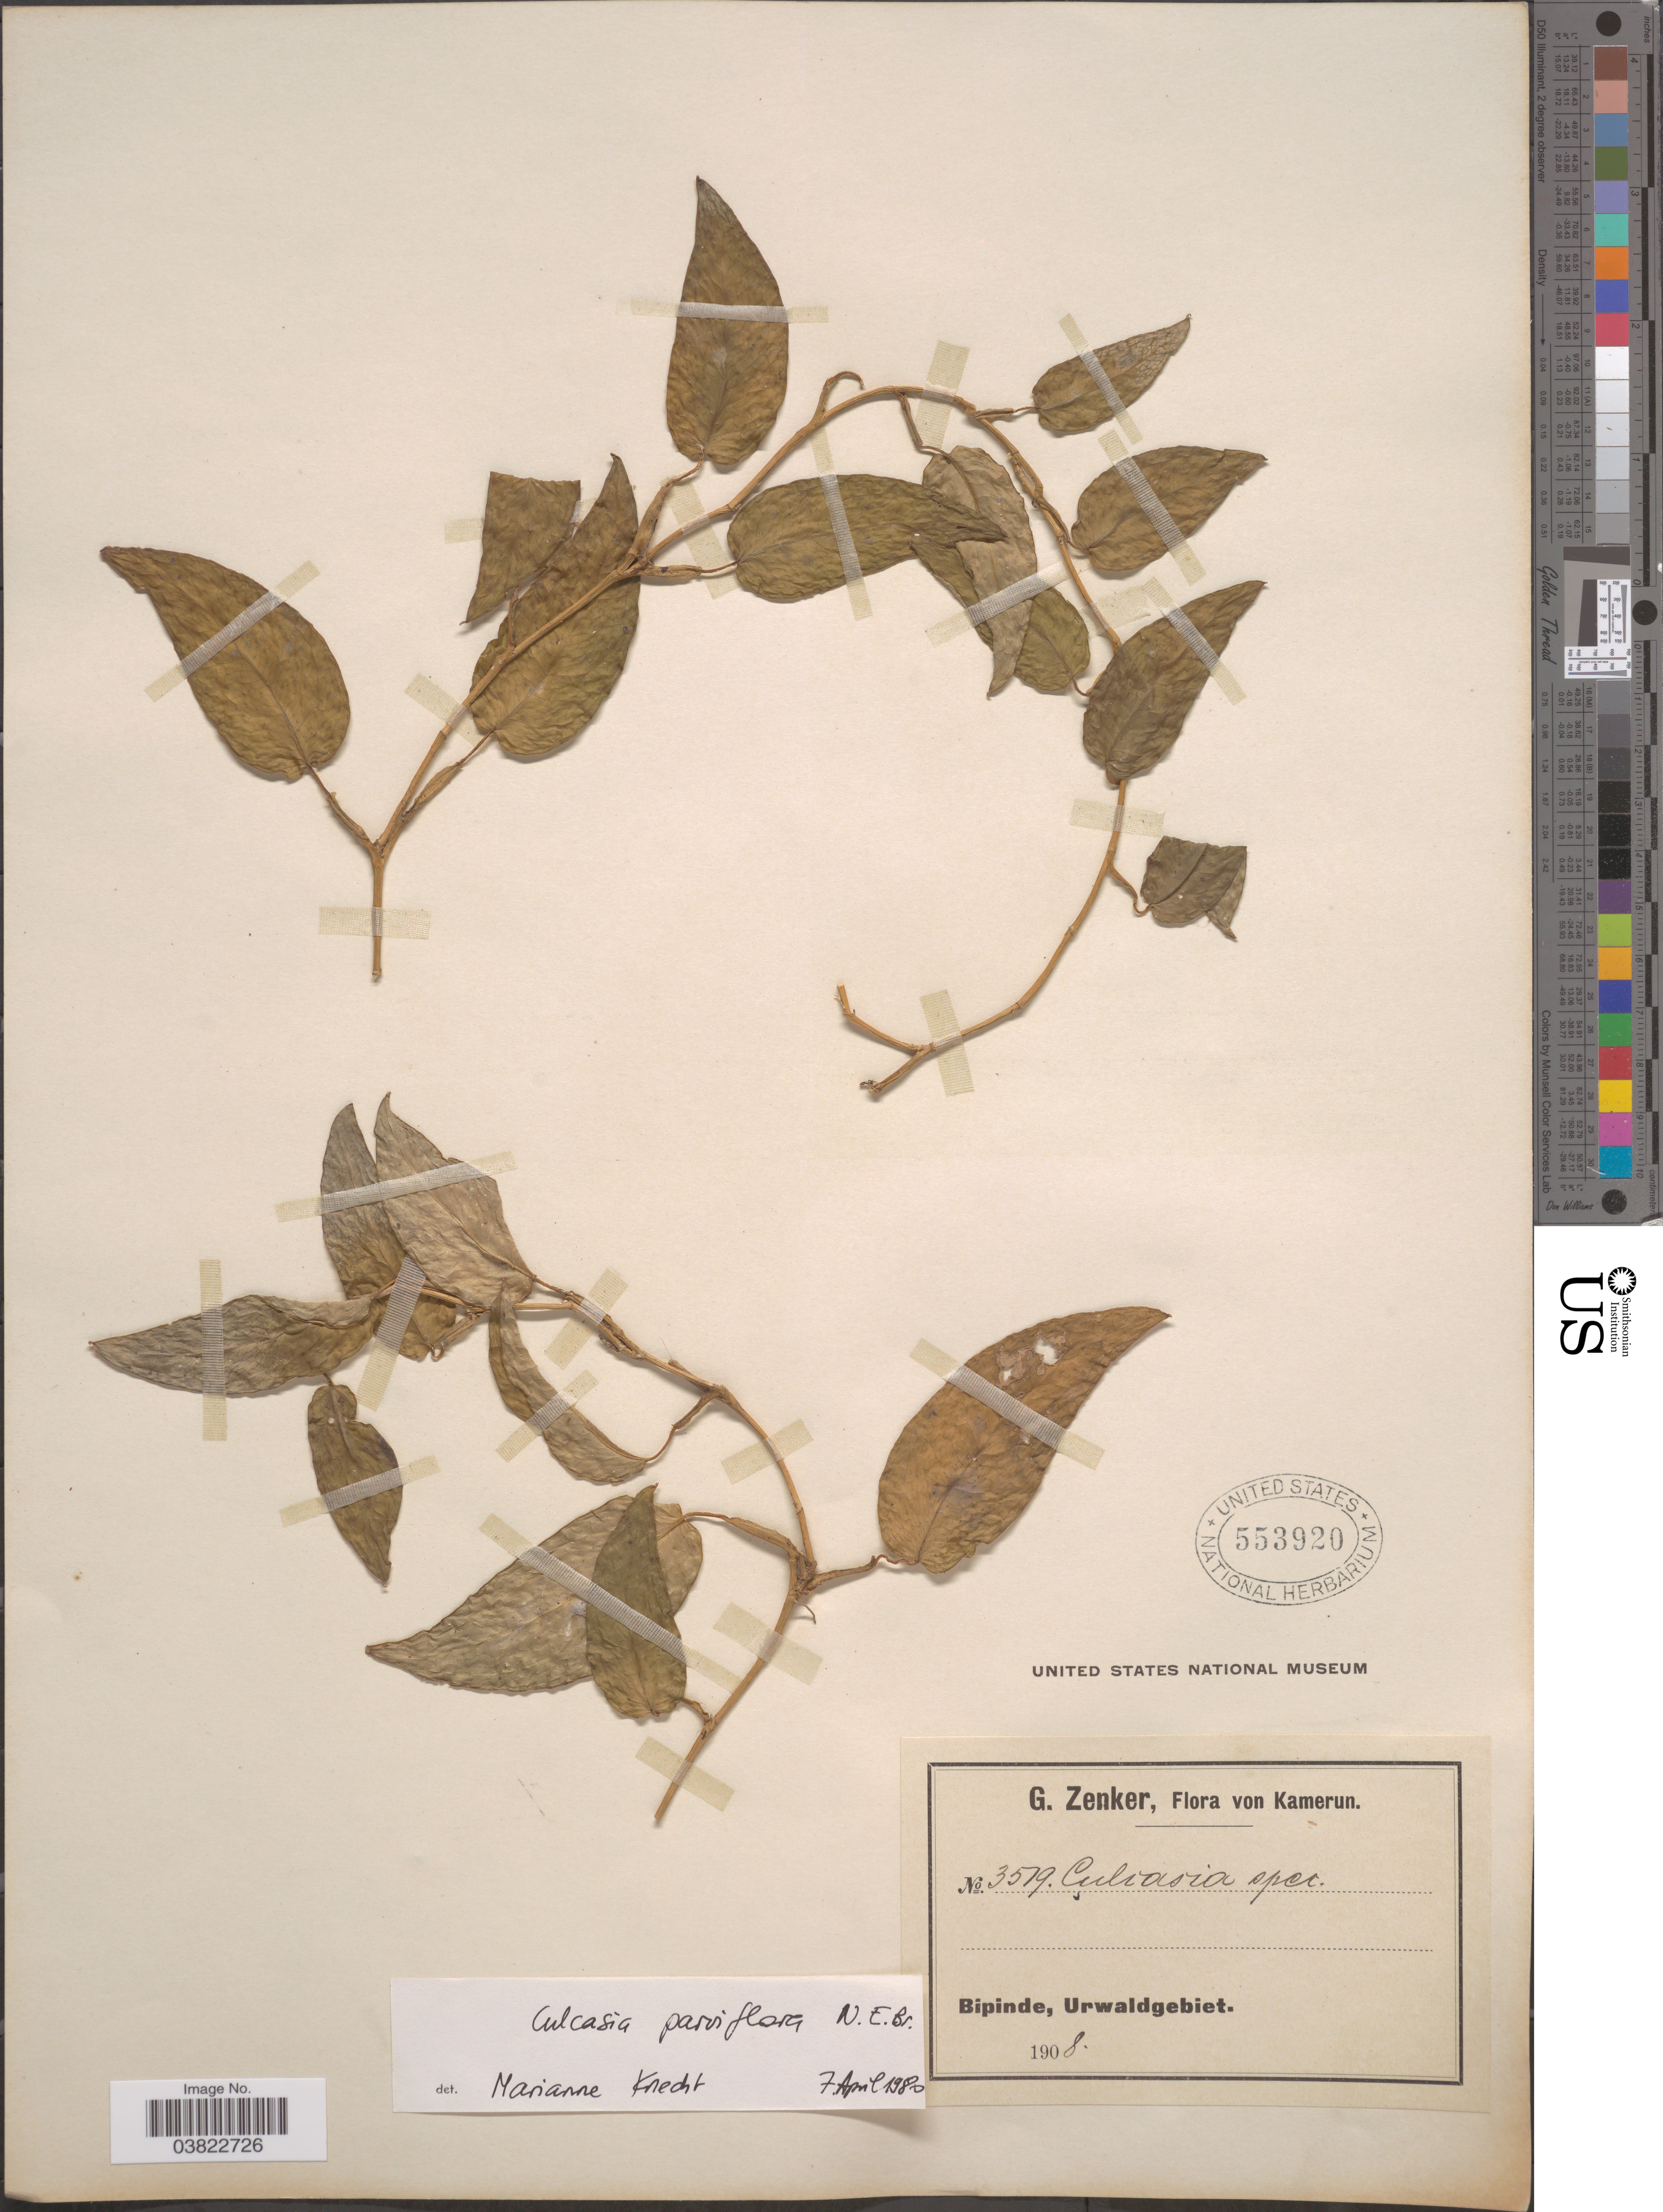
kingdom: Plantae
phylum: Tracheophyta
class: Liliopsida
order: Alismatales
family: Araceae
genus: Culcasia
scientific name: Culcasia parviflora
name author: N.E. Br.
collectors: G. A. Zenker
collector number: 3519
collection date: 1908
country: Cameroon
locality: Bipinde, Urwaldgebiet.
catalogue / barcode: US 553920